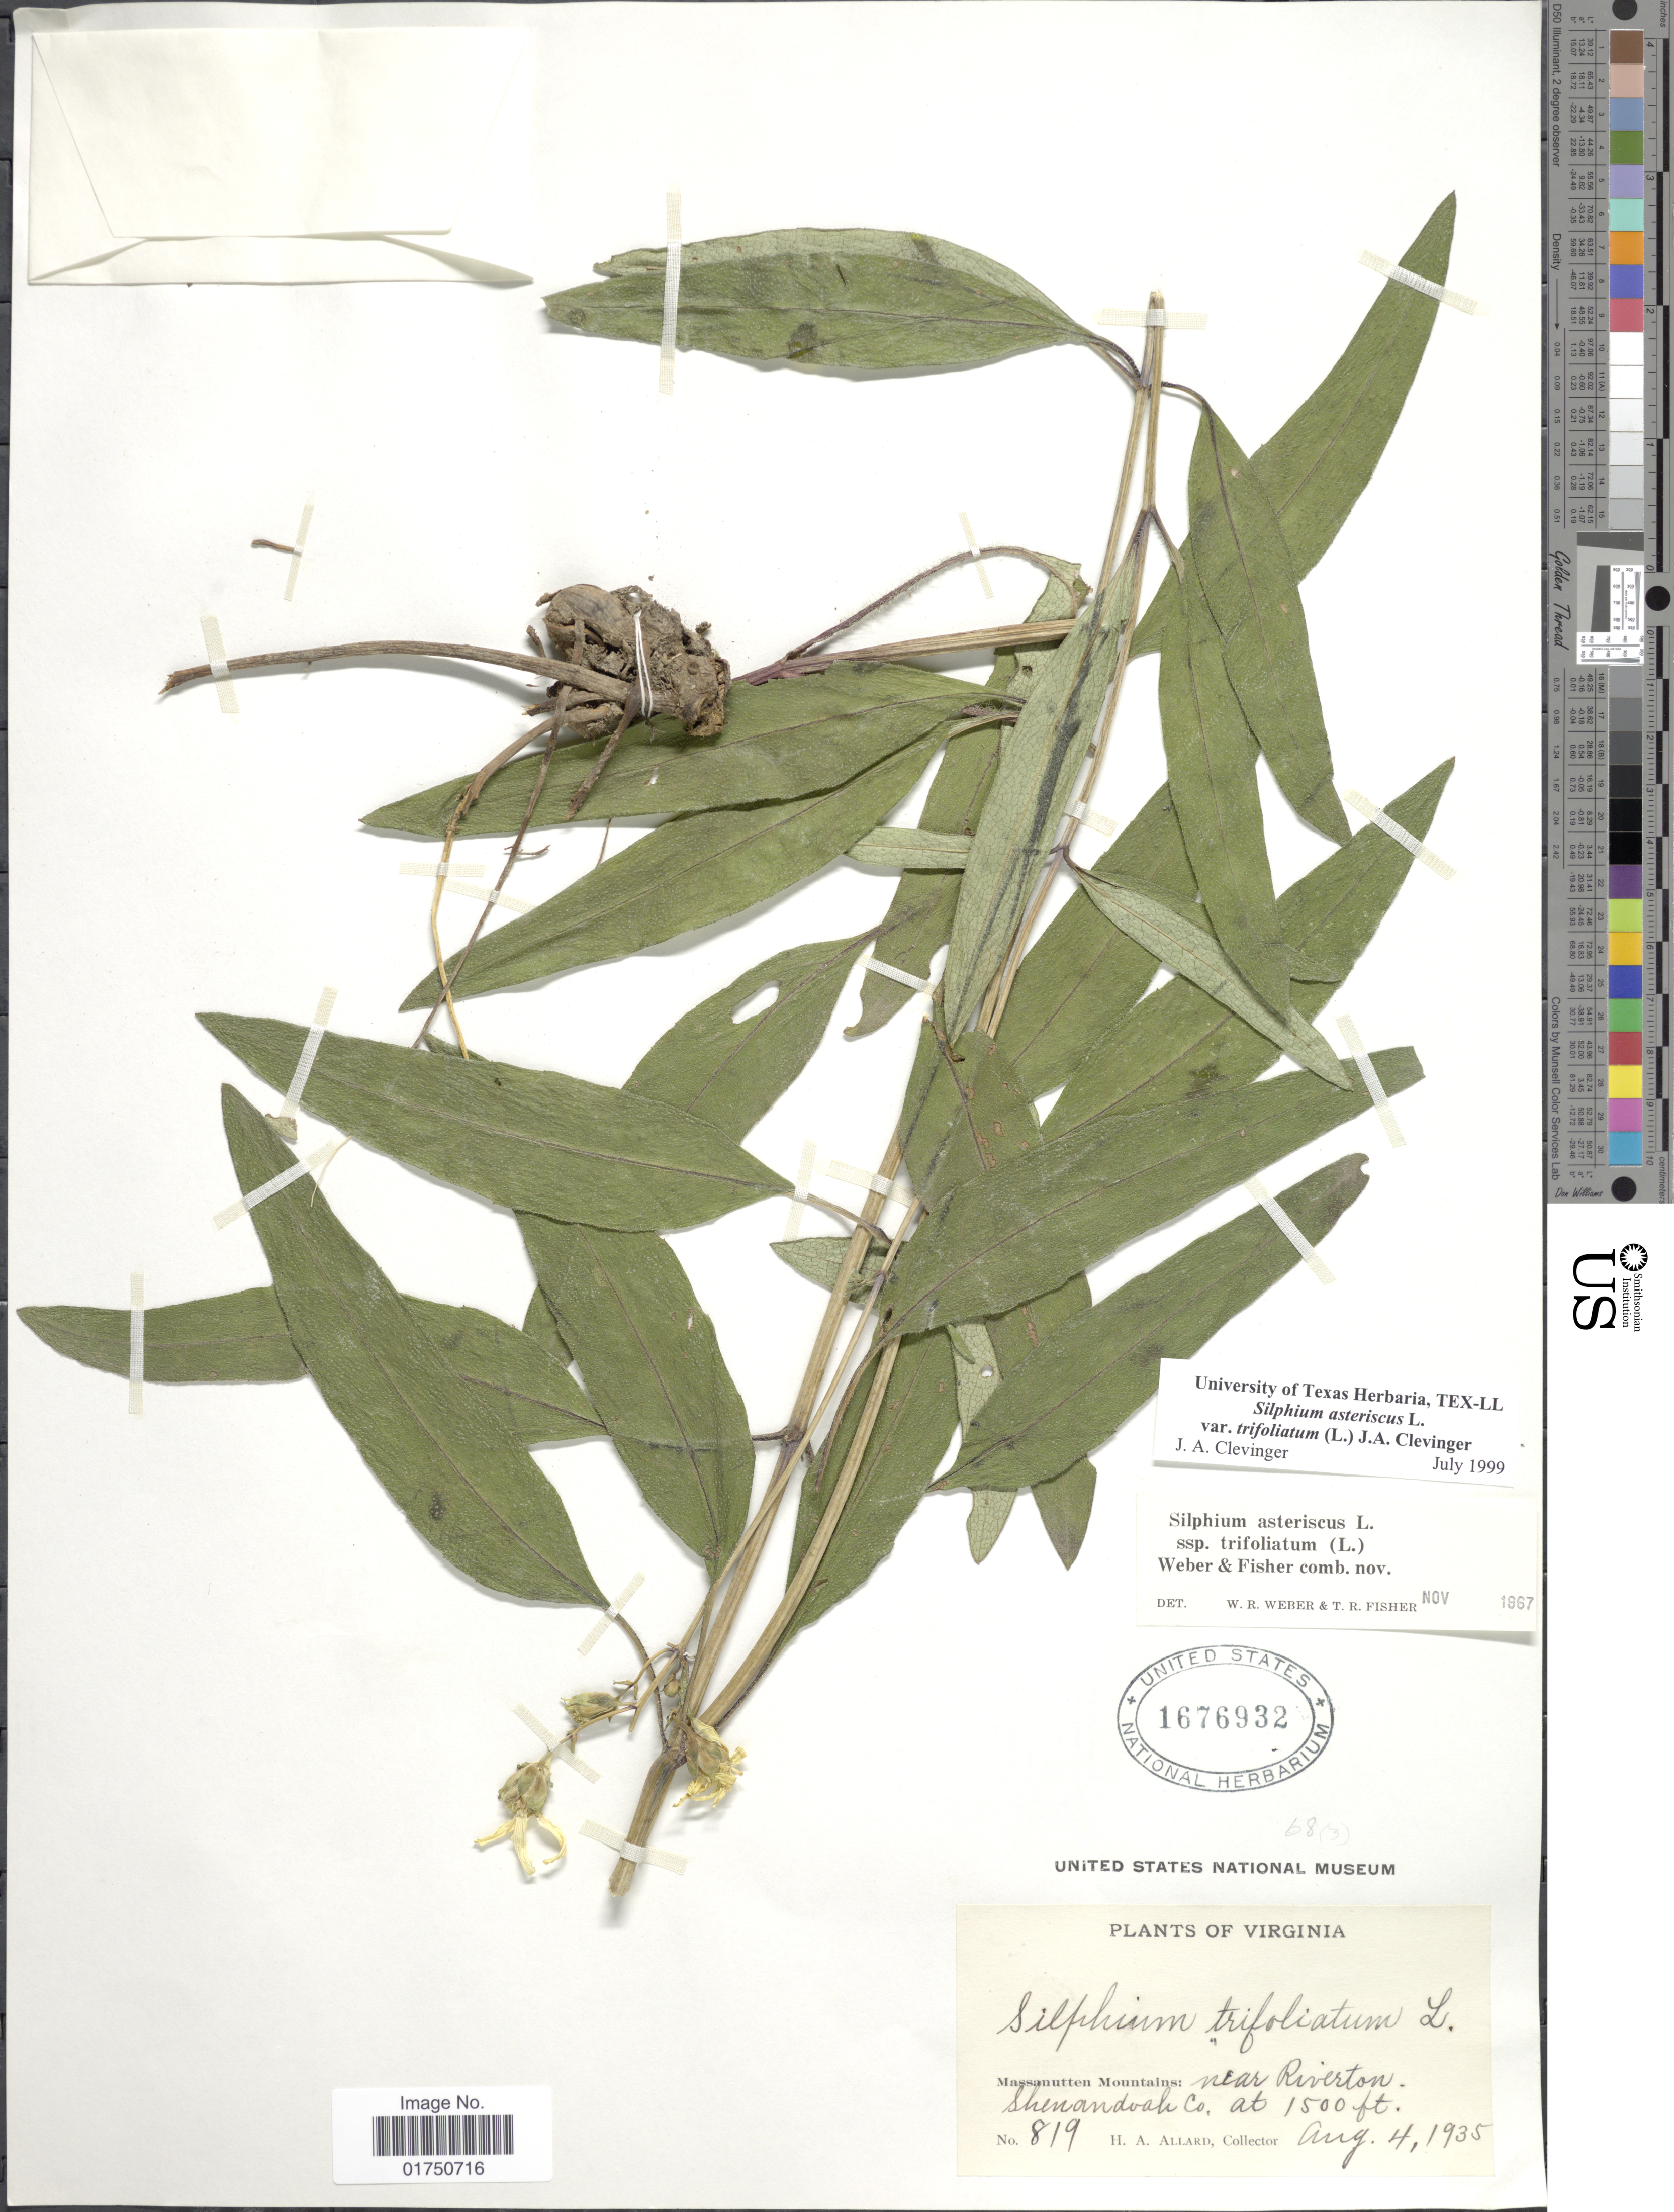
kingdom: Plantae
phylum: Tracheophyta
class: Magnoliopsida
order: Asterales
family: Asteraceae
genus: Silphium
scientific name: Silphium asteriscus var. trifoliatum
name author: (L.) Clevinger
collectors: H. A. Allard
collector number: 819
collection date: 1935-08-04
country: United States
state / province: Virginia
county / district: Shenandoah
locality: Massanutten Mountains: near Riverton. Shenandoah Co.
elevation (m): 457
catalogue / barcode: US 1676932